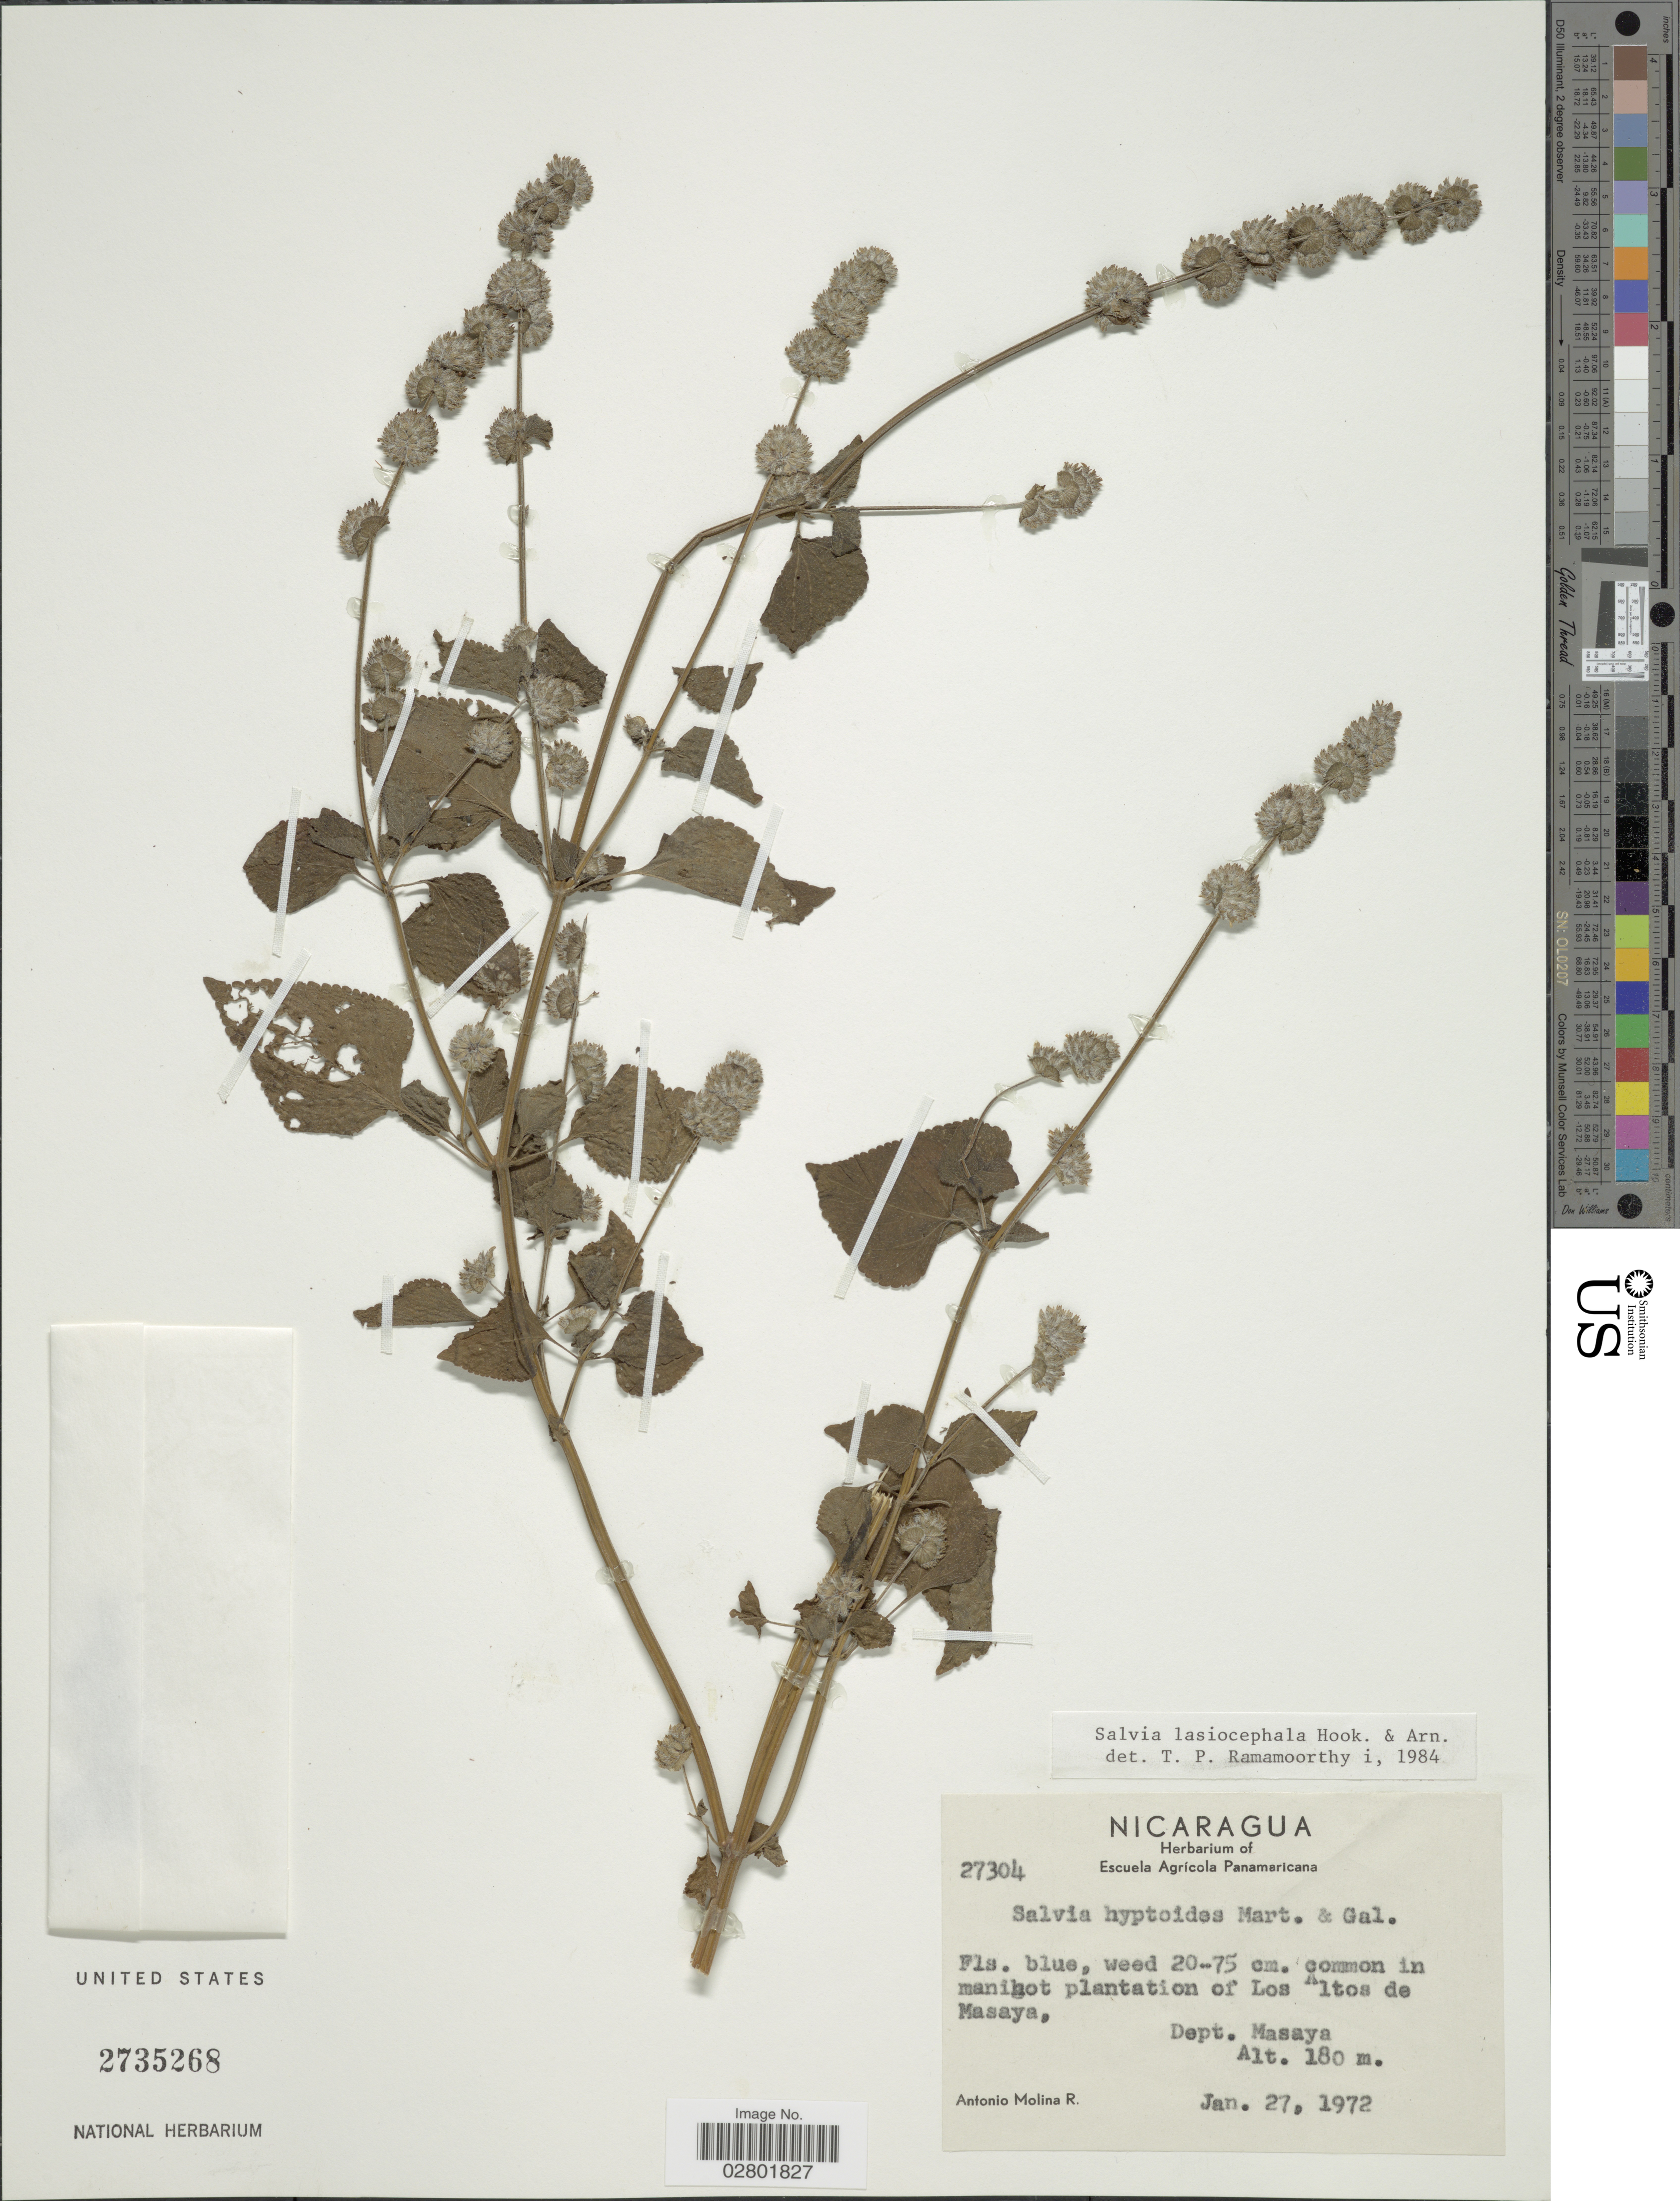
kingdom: Plantae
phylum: Tracheophyta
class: Magnoliopsida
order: Lamiales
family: Lamiaceae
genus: Salvia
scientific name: Salvia lasiocephala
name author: Hook. & Arn.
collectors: A. Molina R.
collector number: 27304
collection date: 1972-01-27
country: Nicaragua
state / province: Masaya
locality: Common in manihot plantation of Los Altos de Masaya,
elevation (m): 180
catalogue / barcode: US 2735268